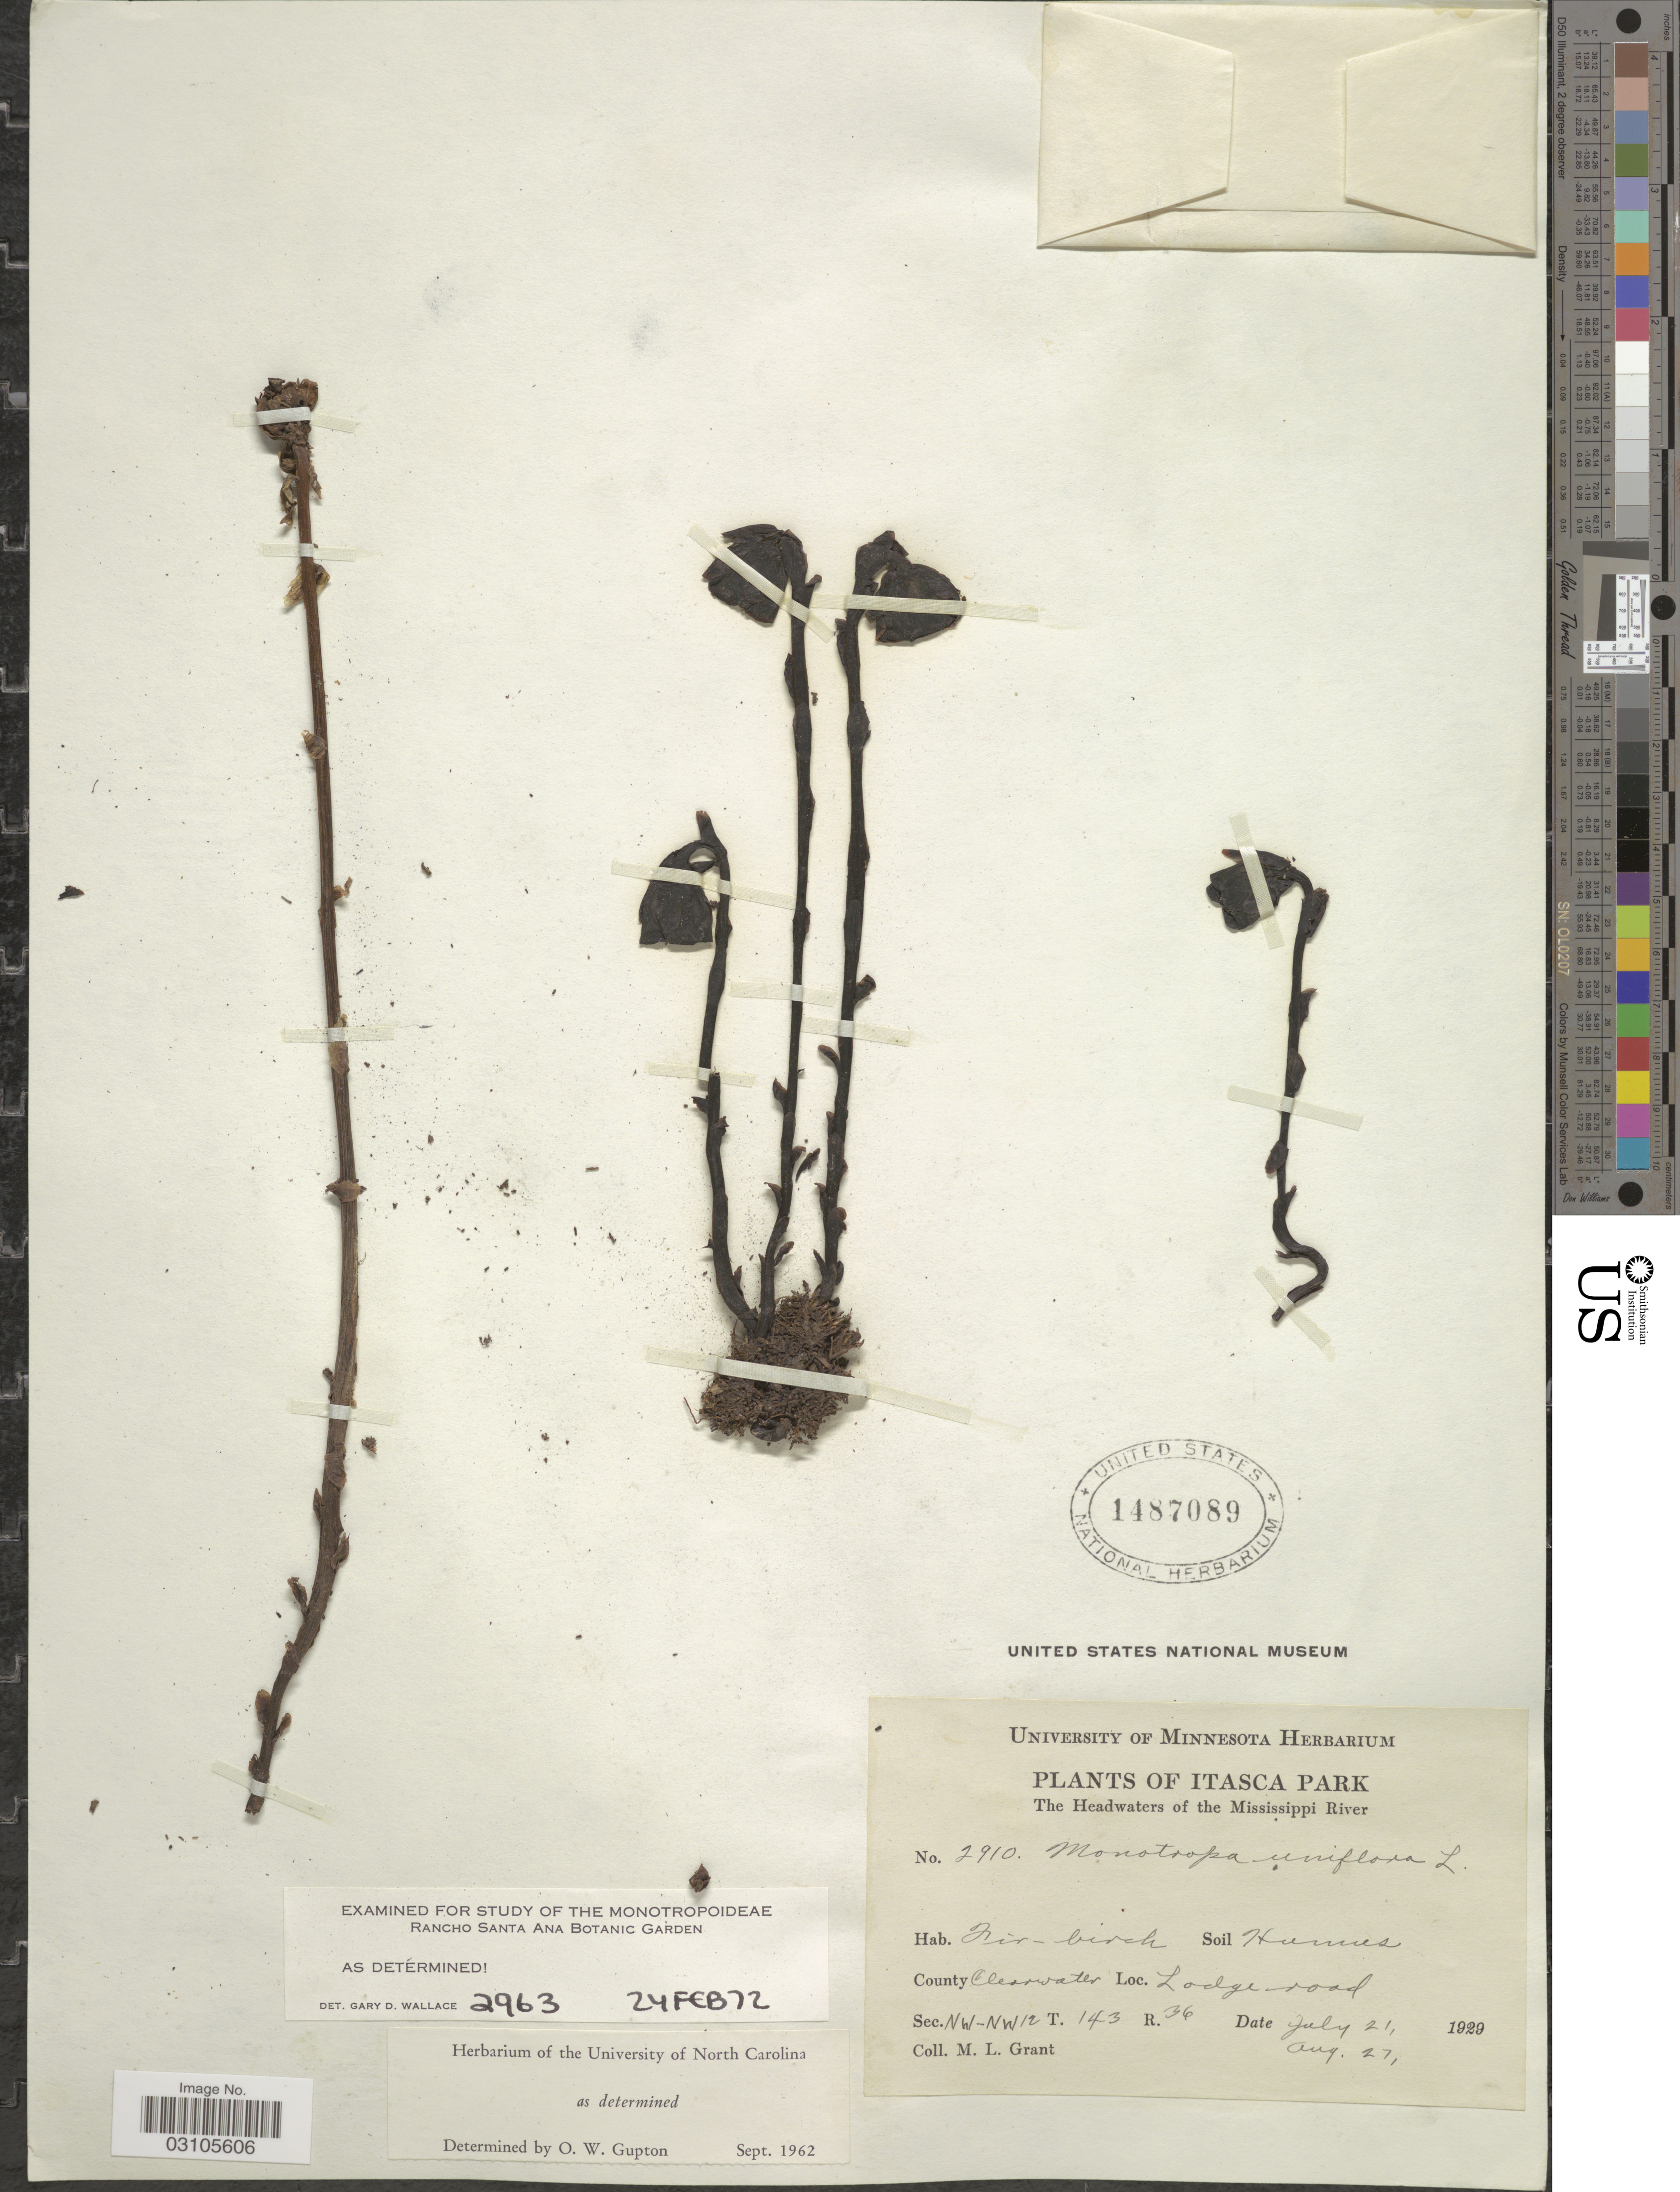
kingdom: Plantae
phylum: Tracheophyta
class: Magnoliopsida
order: Ericales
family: Ericaceae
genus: Monotropa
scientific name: Monotropa uniflora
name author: L.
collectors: M. L. Grant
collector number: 2910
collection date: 1929-07-21/1929-08-27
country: United States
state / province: Minnesota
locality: Itasca Park. The Headwaters of the Mississippi River. County Clearwater. Lodge road. Sec. NW-NW12 T143 R36.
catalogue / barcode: US 1487089